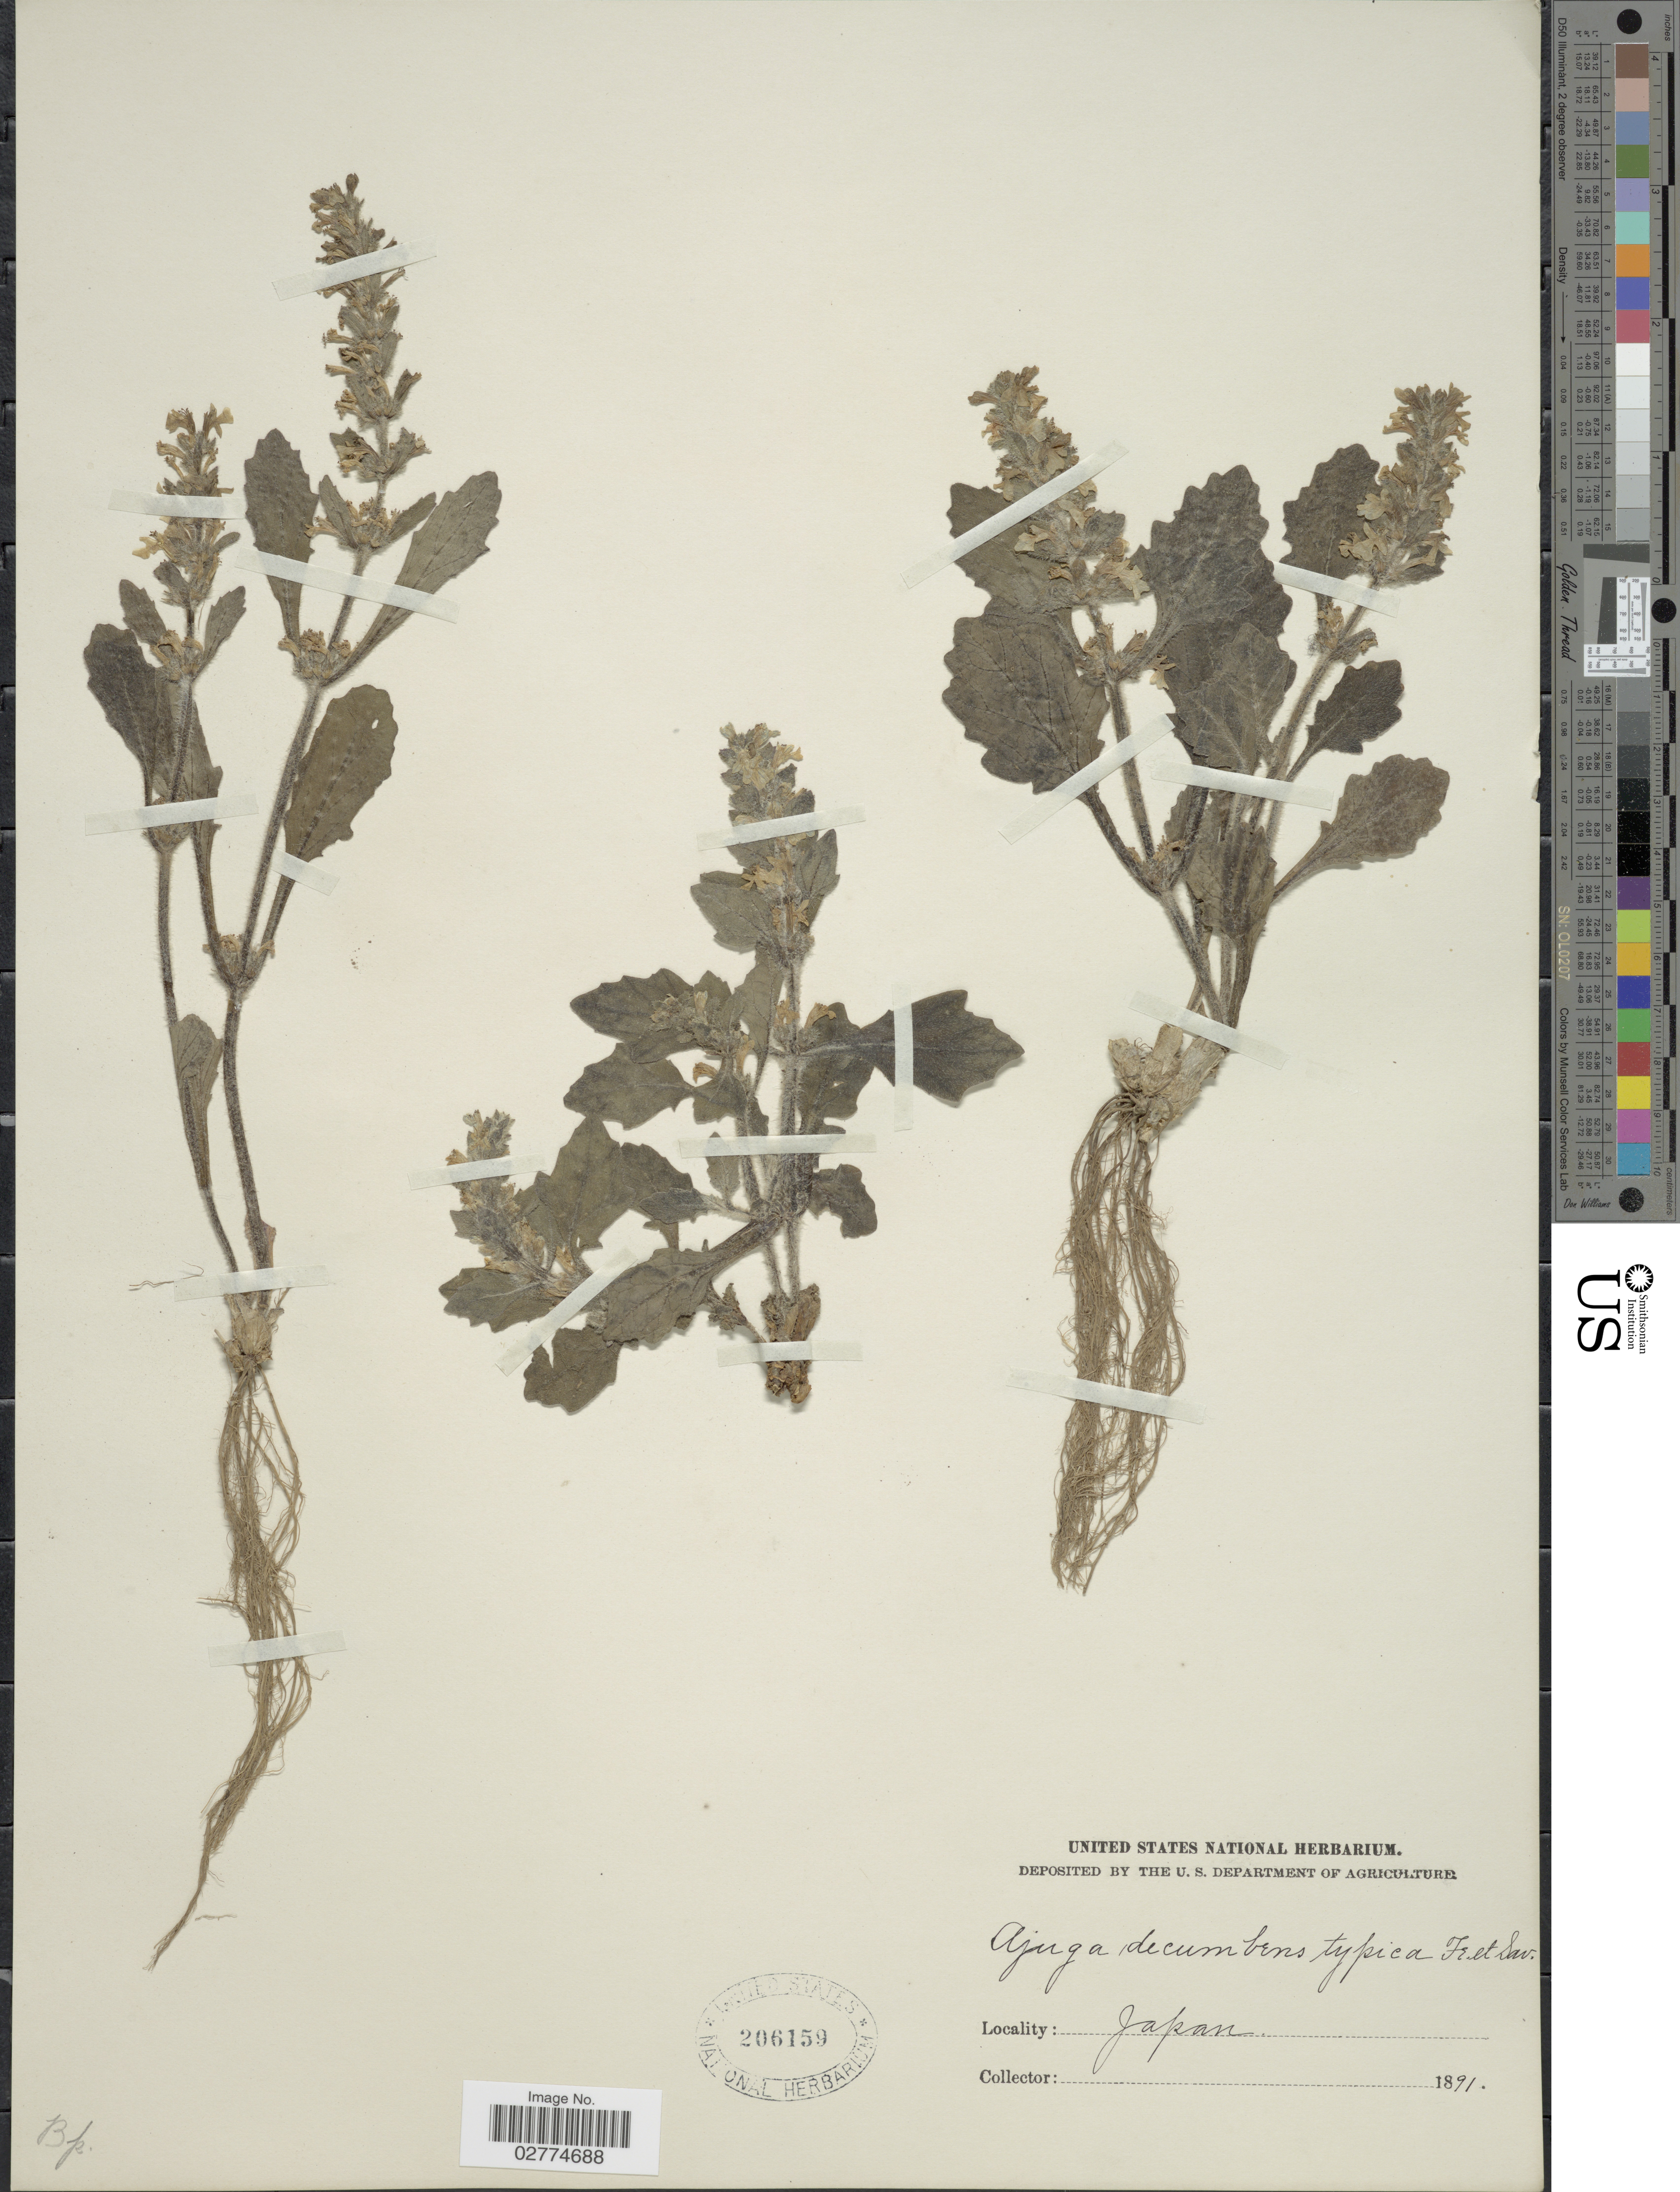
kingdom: Plantae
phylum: Tracheophyta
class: Magnoliopsida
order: Lamiales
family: Lamiaceae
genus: Ajuga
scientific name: Ajuga decumbens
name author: Thunb.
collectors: ex herb. U. S. Department of Agriculture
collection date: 1891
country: Japan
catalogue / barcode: US 206159